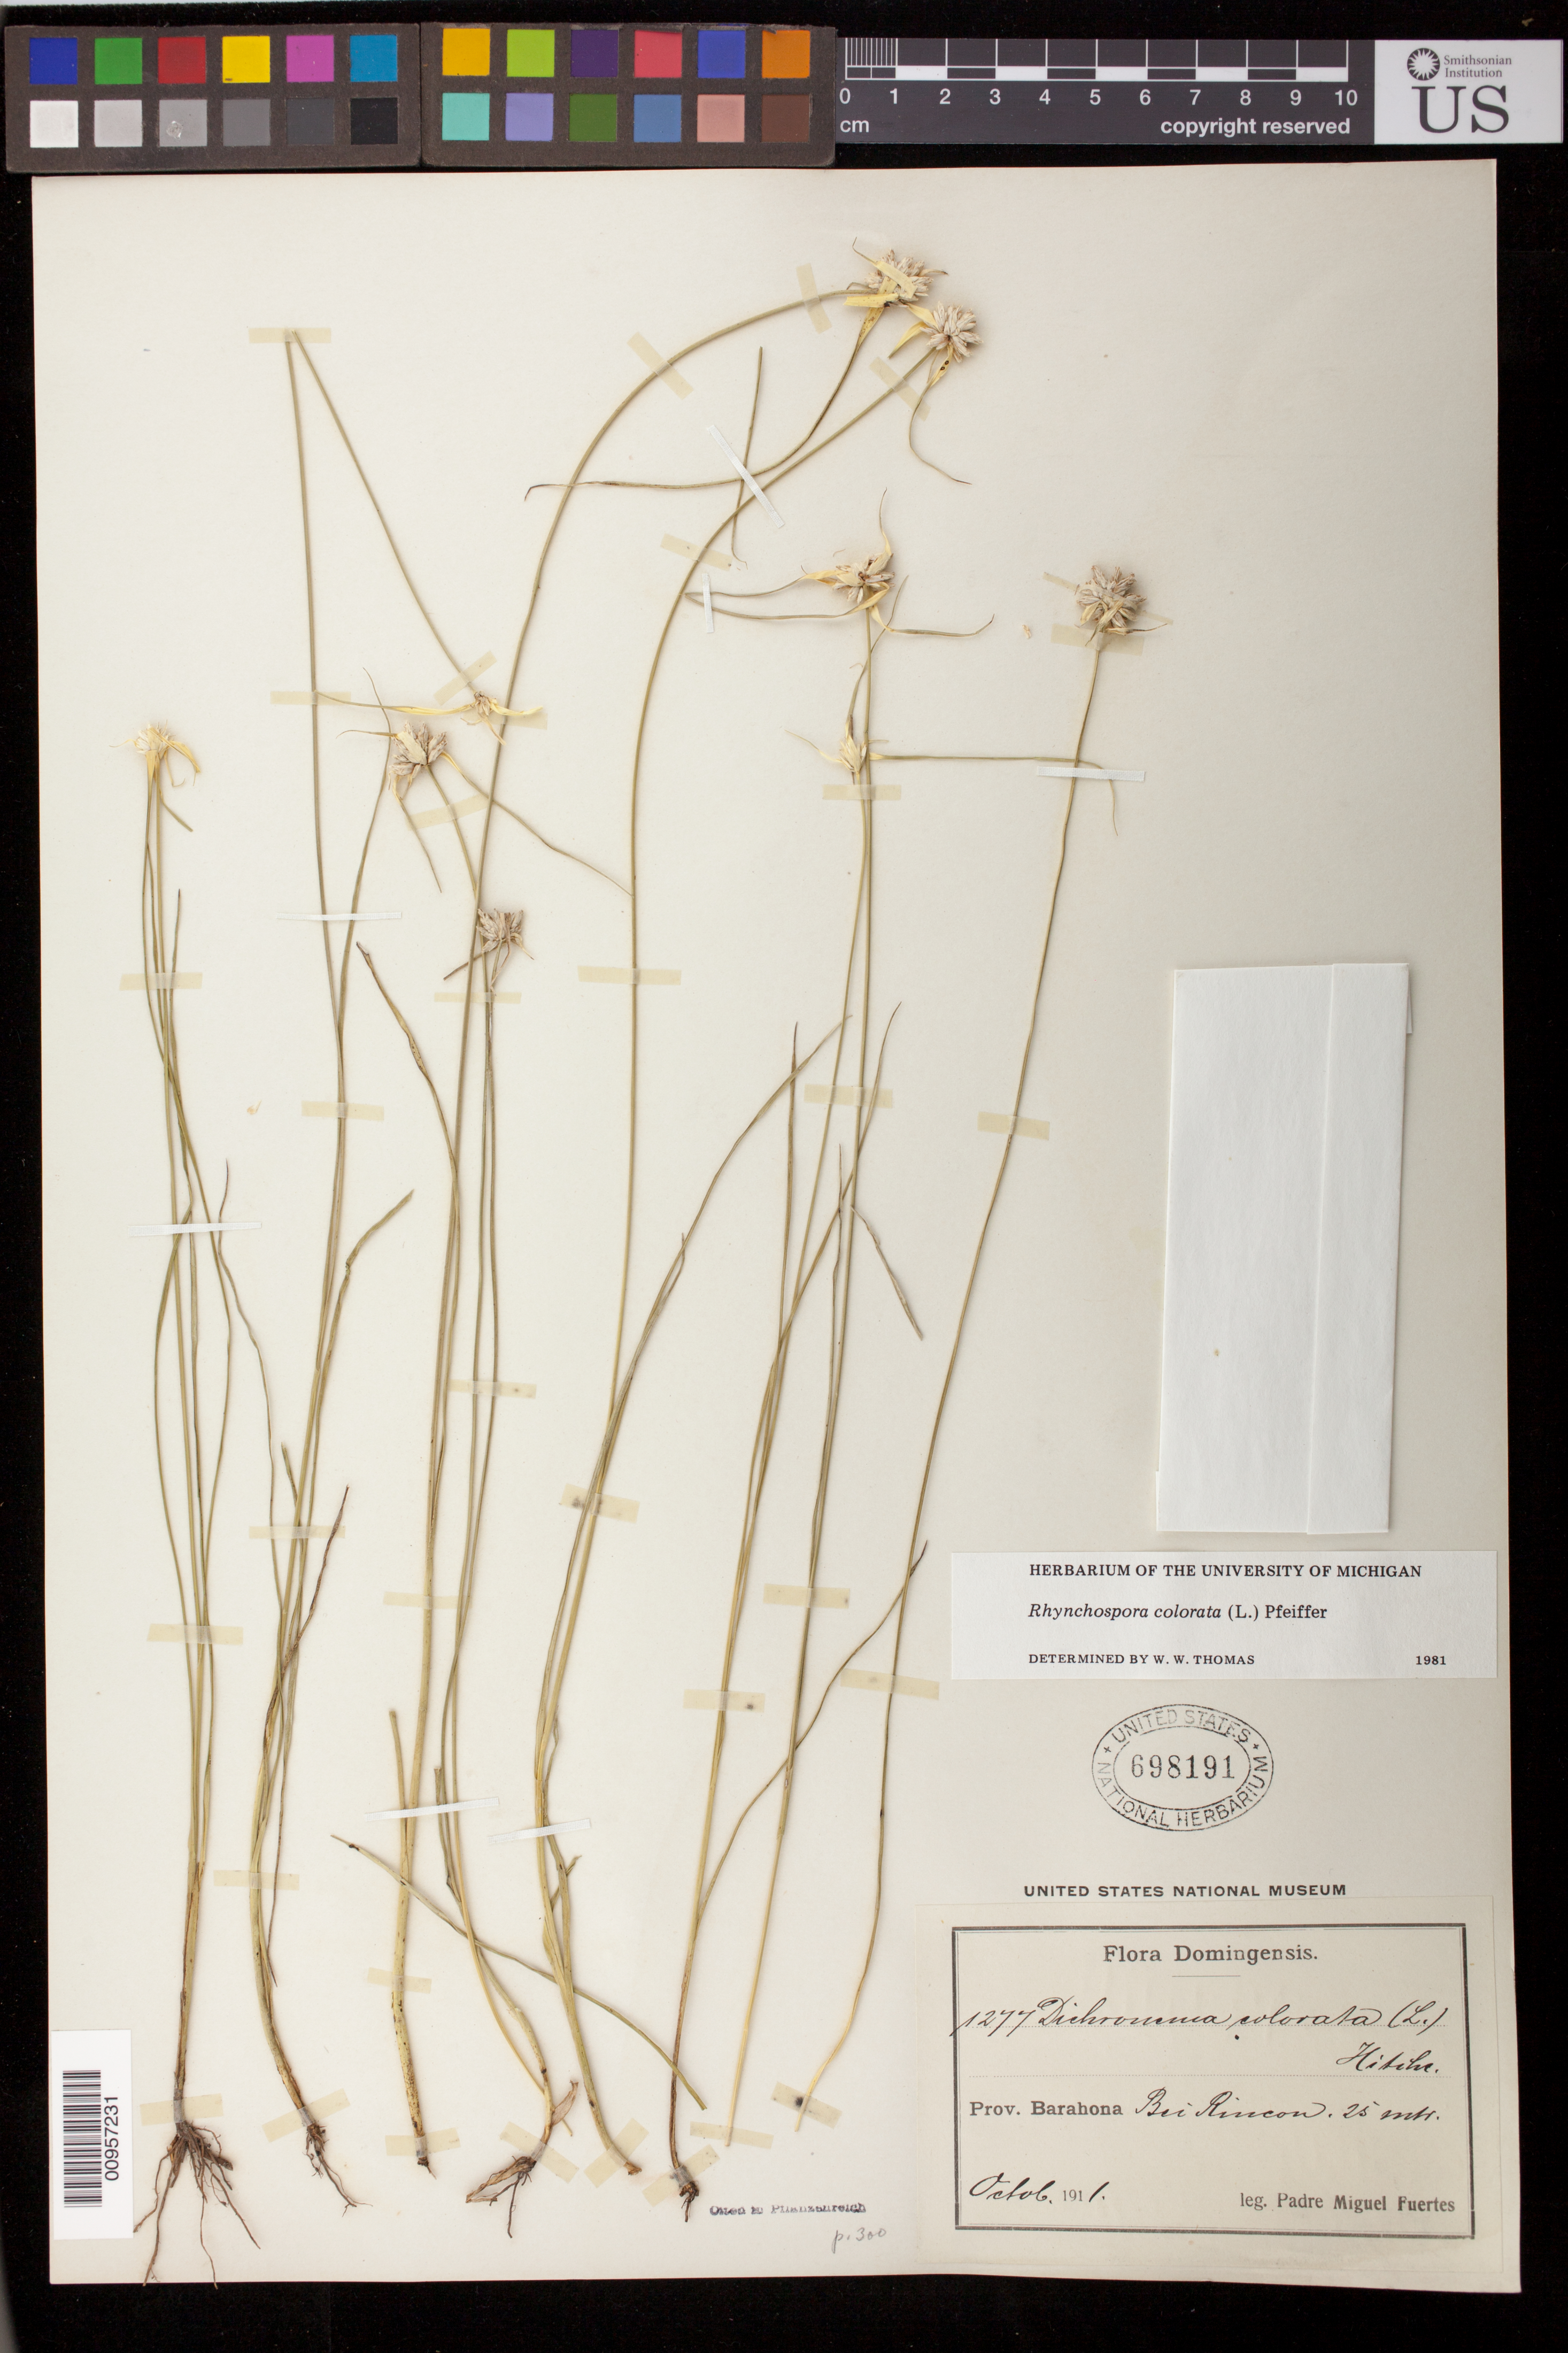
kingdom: Plantae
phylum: Tracheophyta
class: Liliopsida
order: Poales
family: Cyperaceae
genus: Rhynchospora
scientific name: Rhynchospora colorata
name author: (L.) H. Pfeiff.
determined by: Thomas, W. W., (NY), New York Botanical Garden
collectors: M. D. Fuertes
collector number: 1277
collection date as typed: Oct 1911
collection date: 1911-10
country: Dominican Republic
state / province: Barahona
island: Hispaniola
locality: Bai Rincon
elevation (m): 25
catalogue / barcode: US 698191